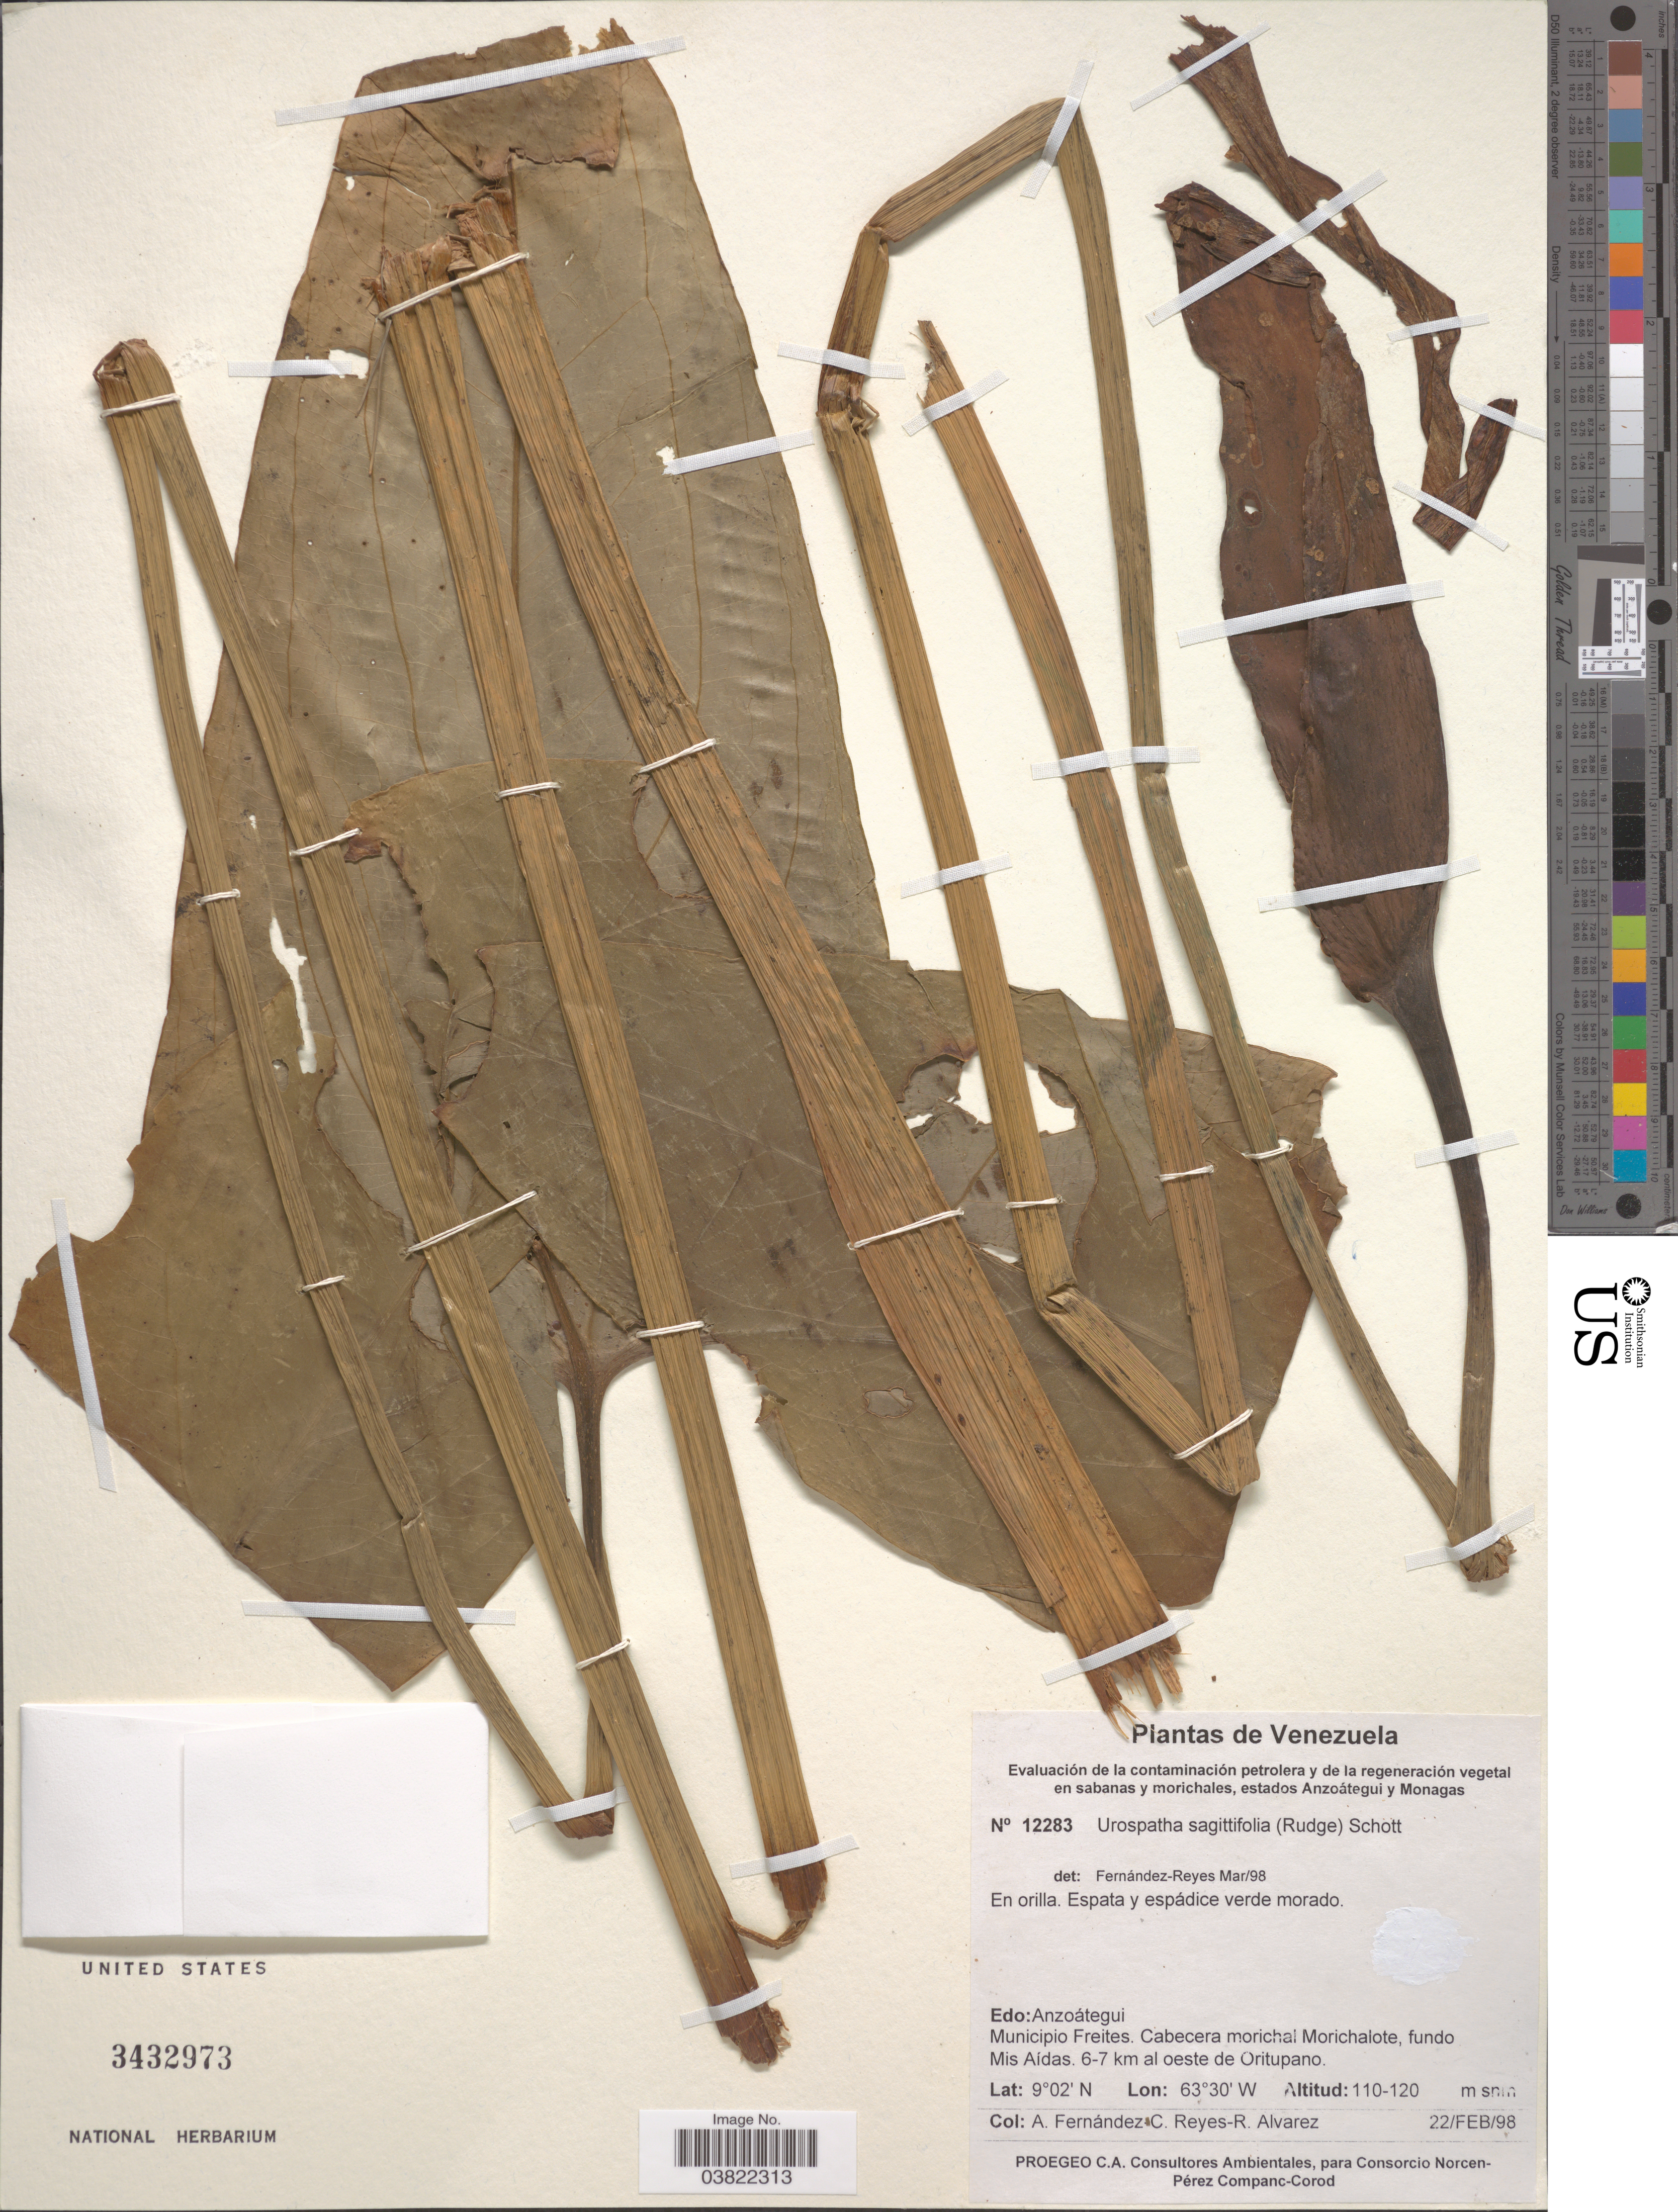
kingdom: Plantae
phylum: Tracheophyta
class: Liliopsida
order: Alismatales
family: Araceae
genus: Urospatha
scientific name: Urospatha sagittifolia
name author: (Rudge) Schott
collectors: A. Fernández C., R. Reyes & Alvarez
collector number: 12283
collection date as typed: Transcribed d/m/y: 22/2/98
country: Venezuela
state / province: Anzoategui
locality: Municipio Freites. Cabecera morichal Morichalote, fundo Mis Aídas. 6-7 km al oeste de Oritupano.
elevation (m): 110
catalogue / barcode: US 3432973